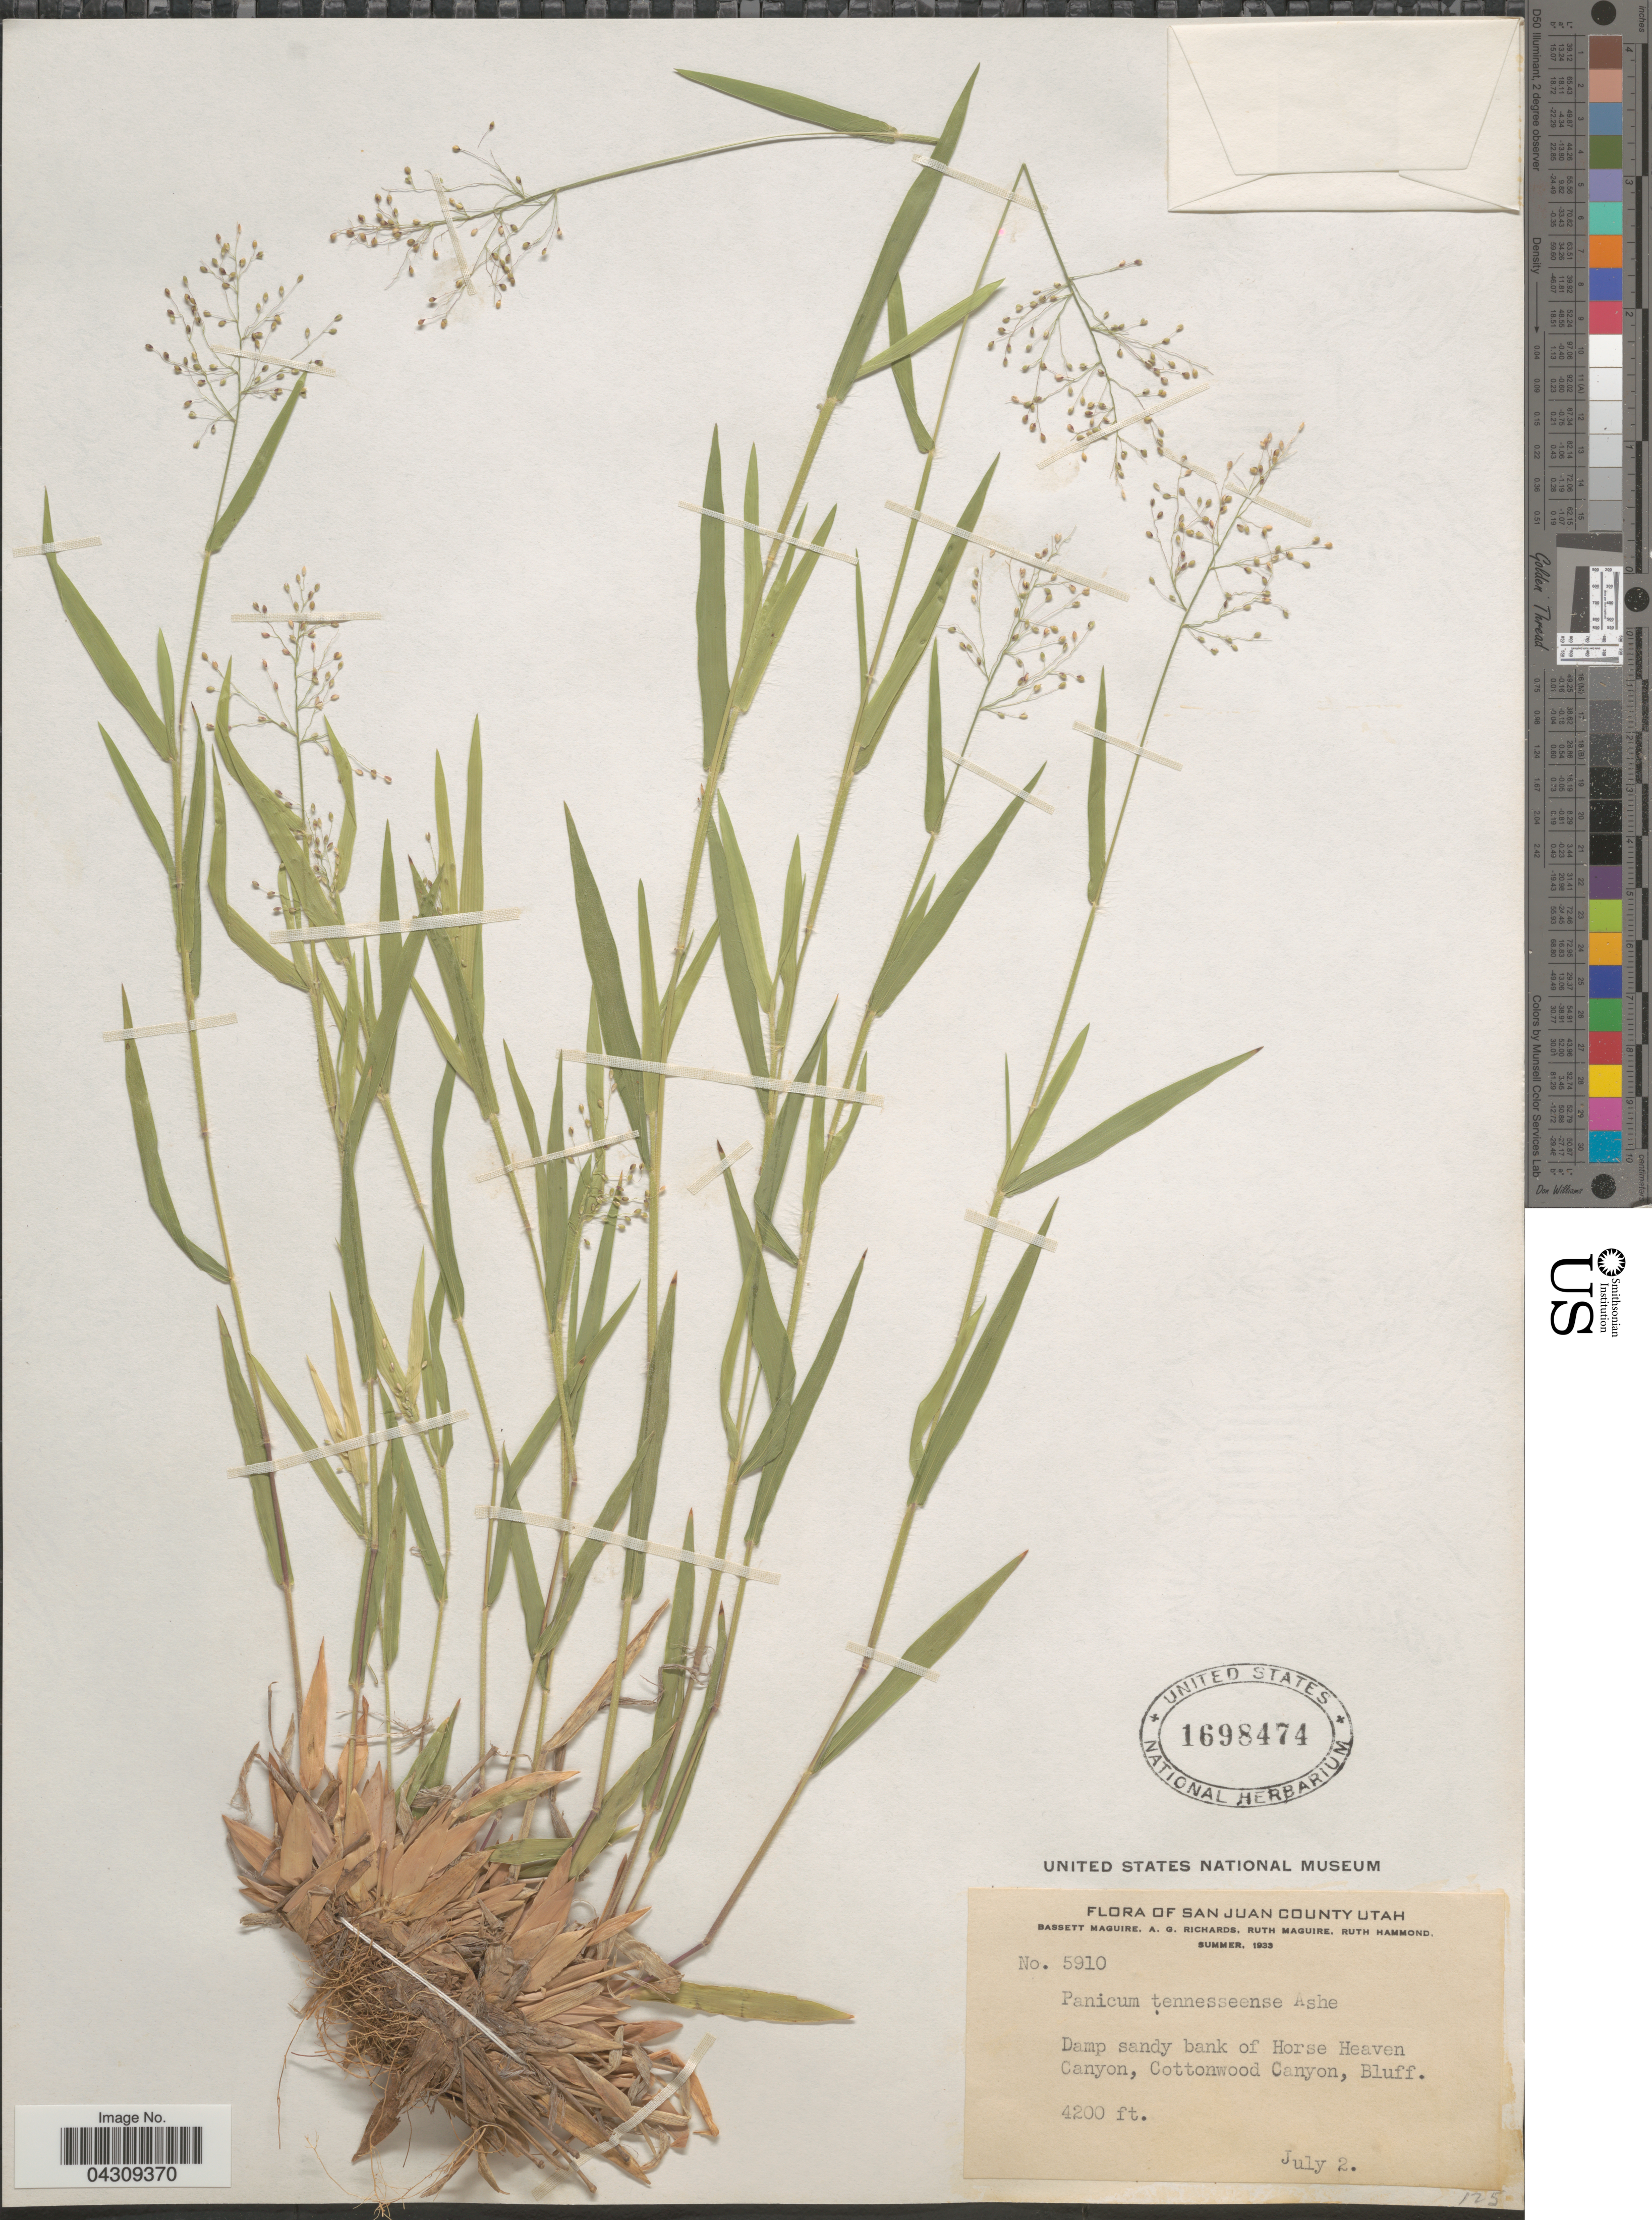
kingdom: Plantae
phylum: Tracheophyta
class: Liliopsida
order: Poales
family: Poaceae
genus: Dichanthelium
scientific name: Dichanthelium acuminatum var. acuminatum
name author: (Sw.) Gould & C.A. Clark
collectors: B. Maguire, A. Richards, R. R. Maguire & R. Hammond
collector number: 5910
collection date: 1933-07-02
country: United States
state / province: Utah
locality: San Juan County. Damp sandy bank of Horse Heaven Canyon, Cottonwood Canyon, Bluff.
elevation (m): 1280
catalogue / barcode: US 1698474